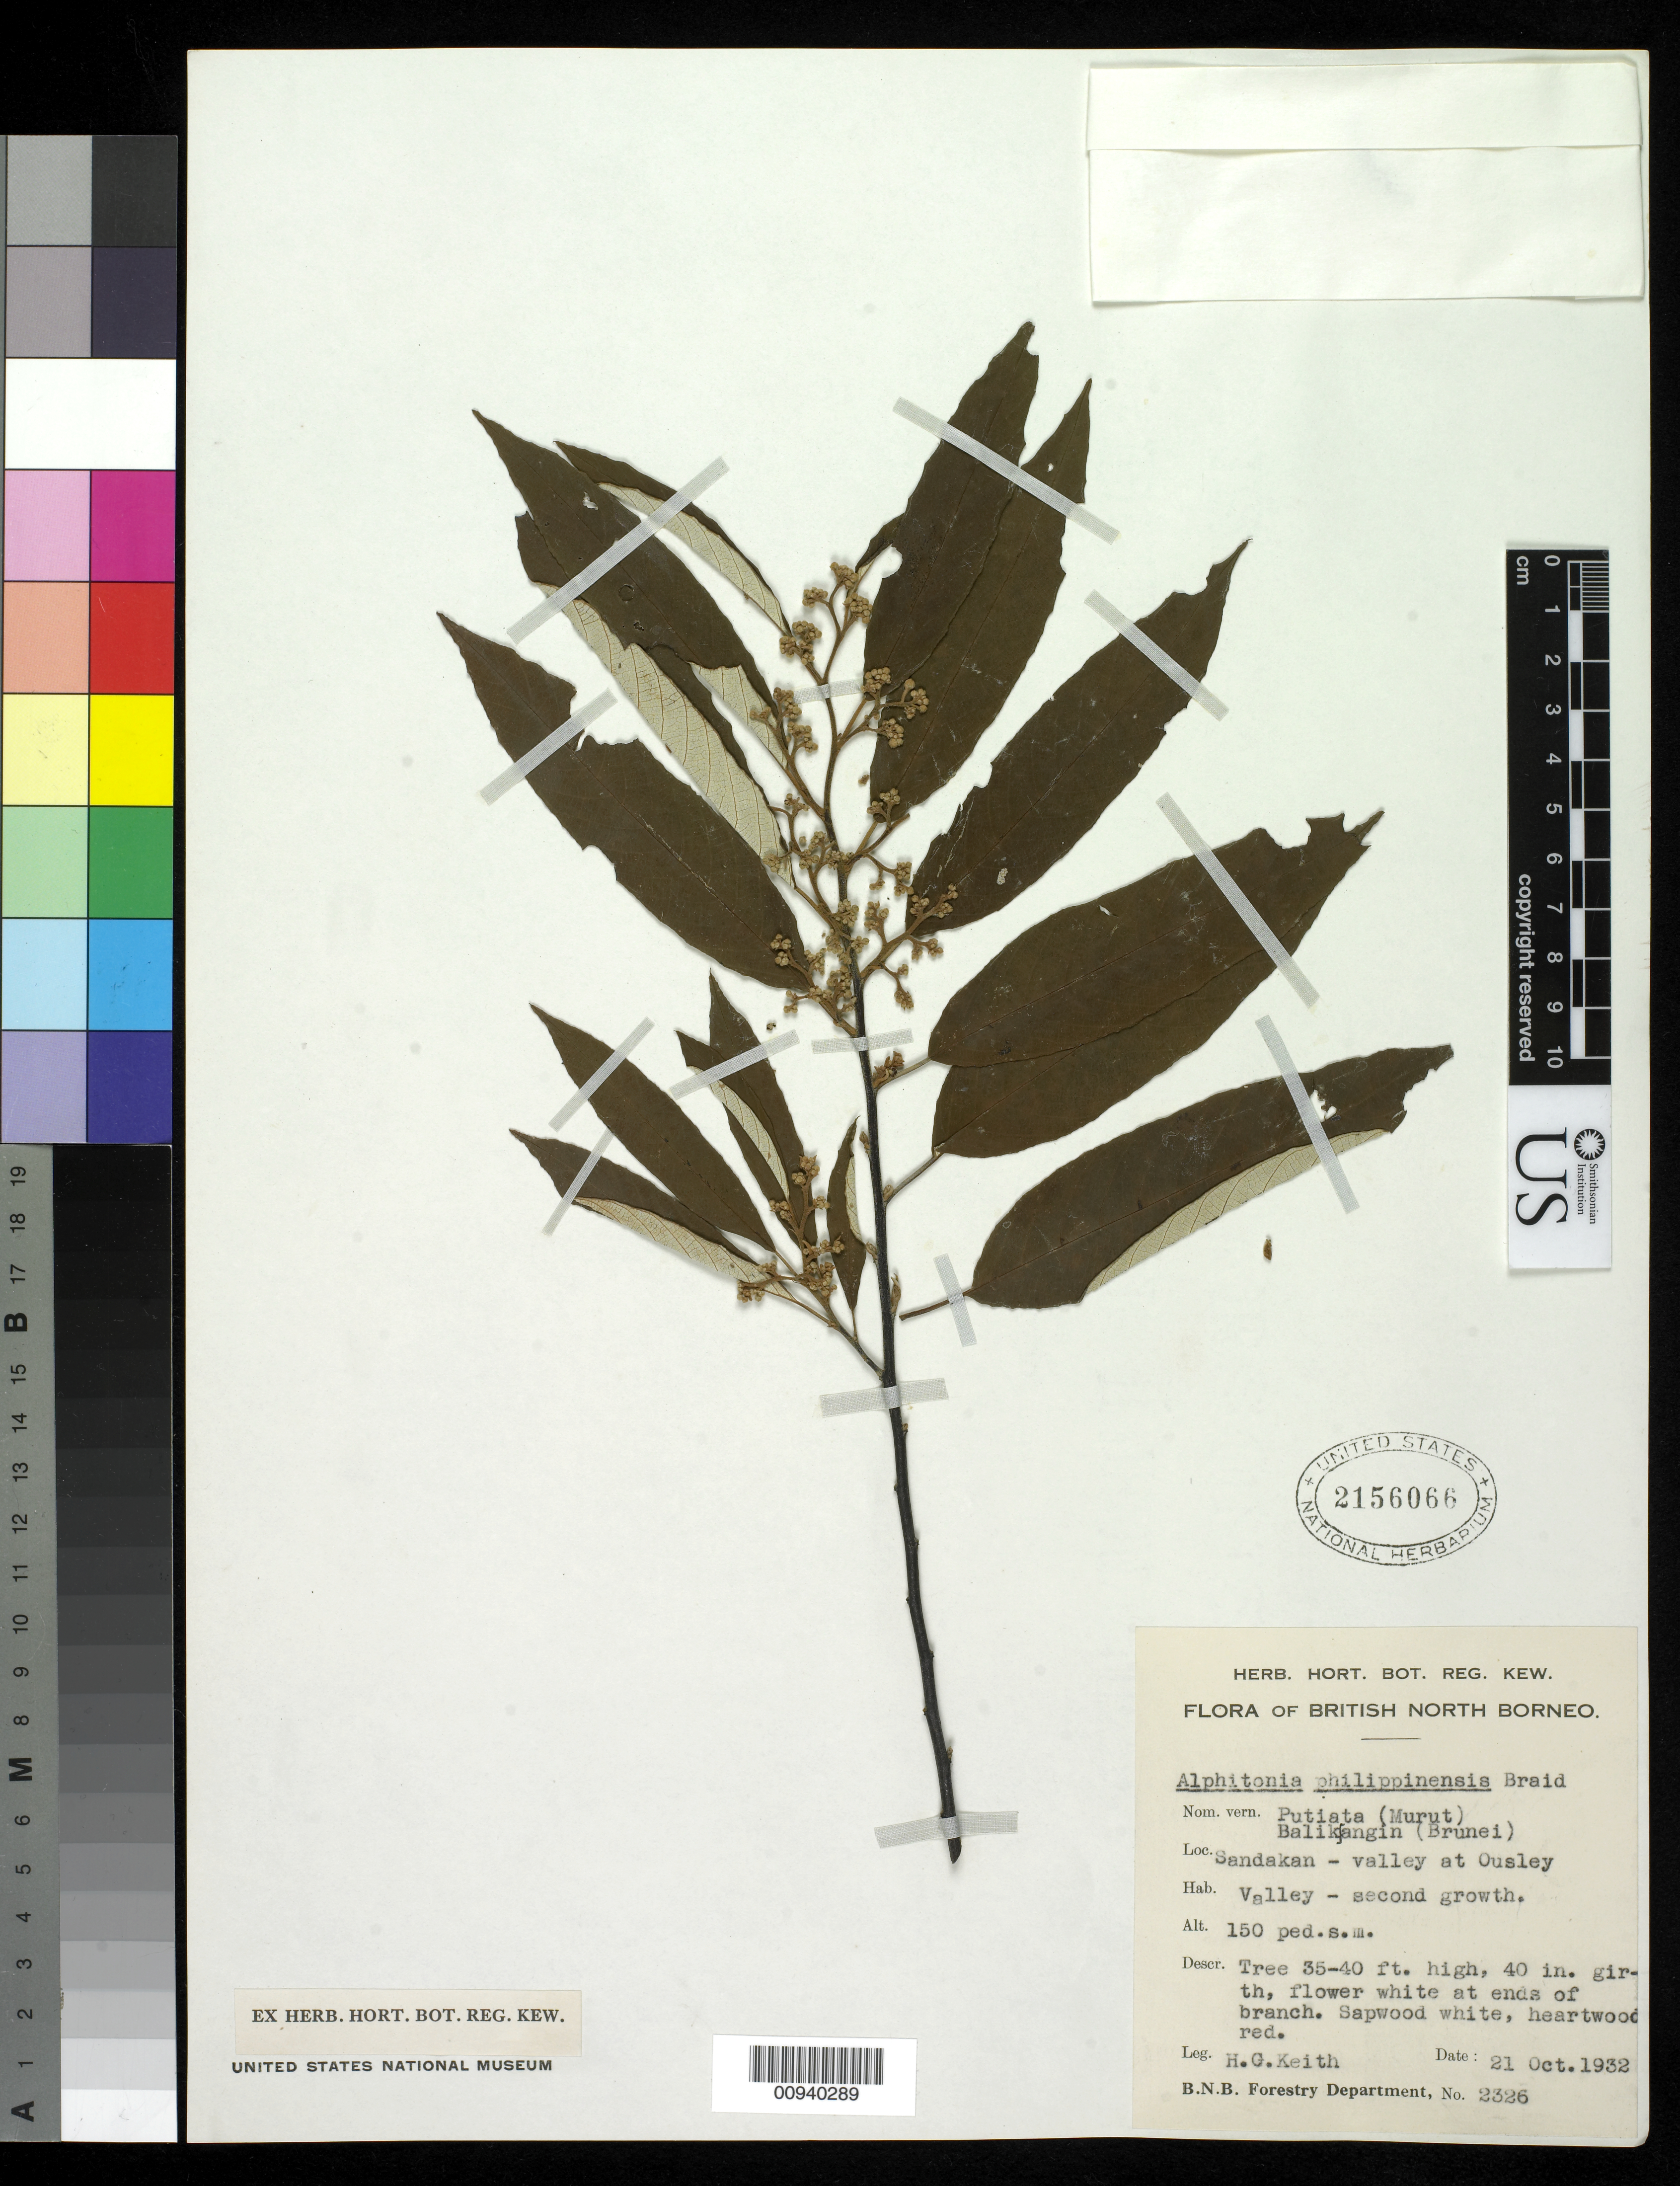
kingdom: Plantae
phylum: Tracheophyta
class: Magnoliopsida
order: Rosales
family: Rhamnaceae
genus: Alphitonia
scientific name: Alphitonia philippinensis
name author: Braid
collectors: H. Keith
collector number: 2326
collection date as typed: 21 Oct 1932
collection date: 1932-10-21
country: Malaysia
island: Borneo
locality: Sandakan - valley at Ousley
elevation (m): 150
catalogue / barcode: US 2156066